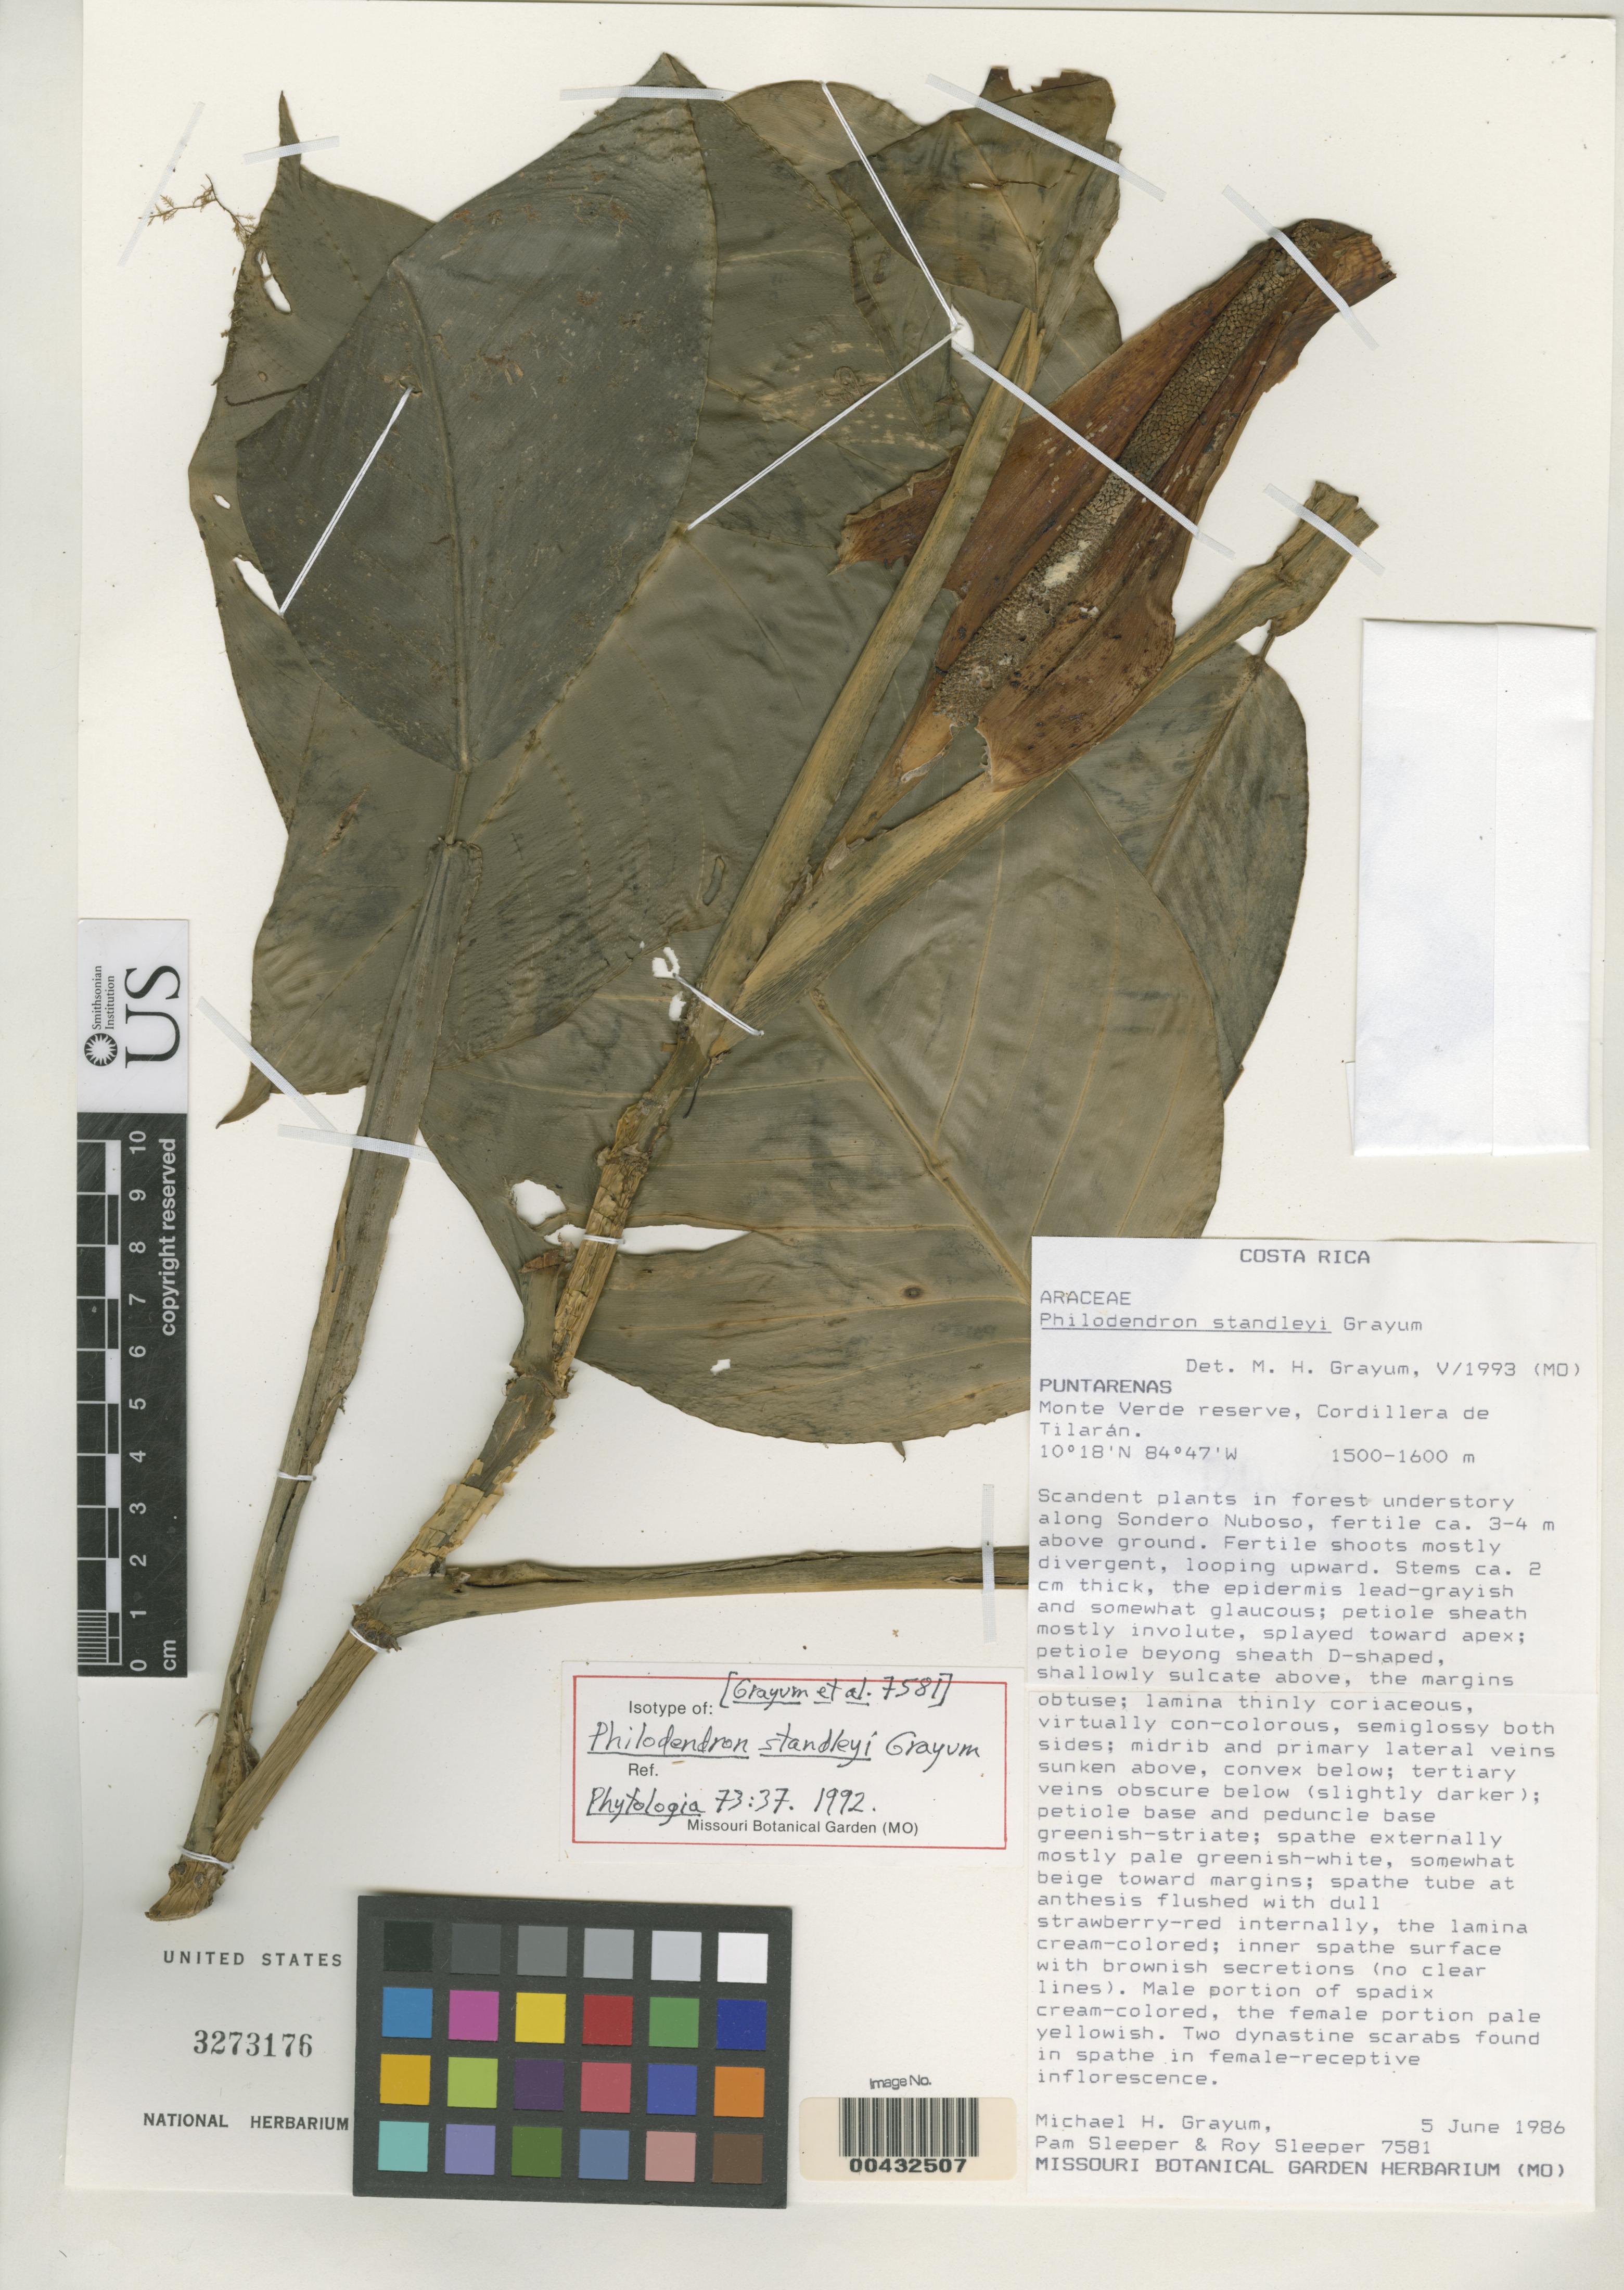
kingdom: Plantae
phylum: Tracheophyta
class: Liliopsida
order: Alismatales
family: Araceae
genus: Philodendron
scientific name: Philodendron standleyi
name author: Grayum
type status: Isotype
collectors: M. H. Grayum, P. Sleeper & R. Sleeper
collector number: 7581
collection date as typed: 05 Jun 1986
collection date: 1986-06-05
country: Costa Rica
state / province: Puntarenas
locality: Monte Verde Reserve, Cordillera de Tilaran.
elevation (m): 1500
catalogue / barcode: US 3273176